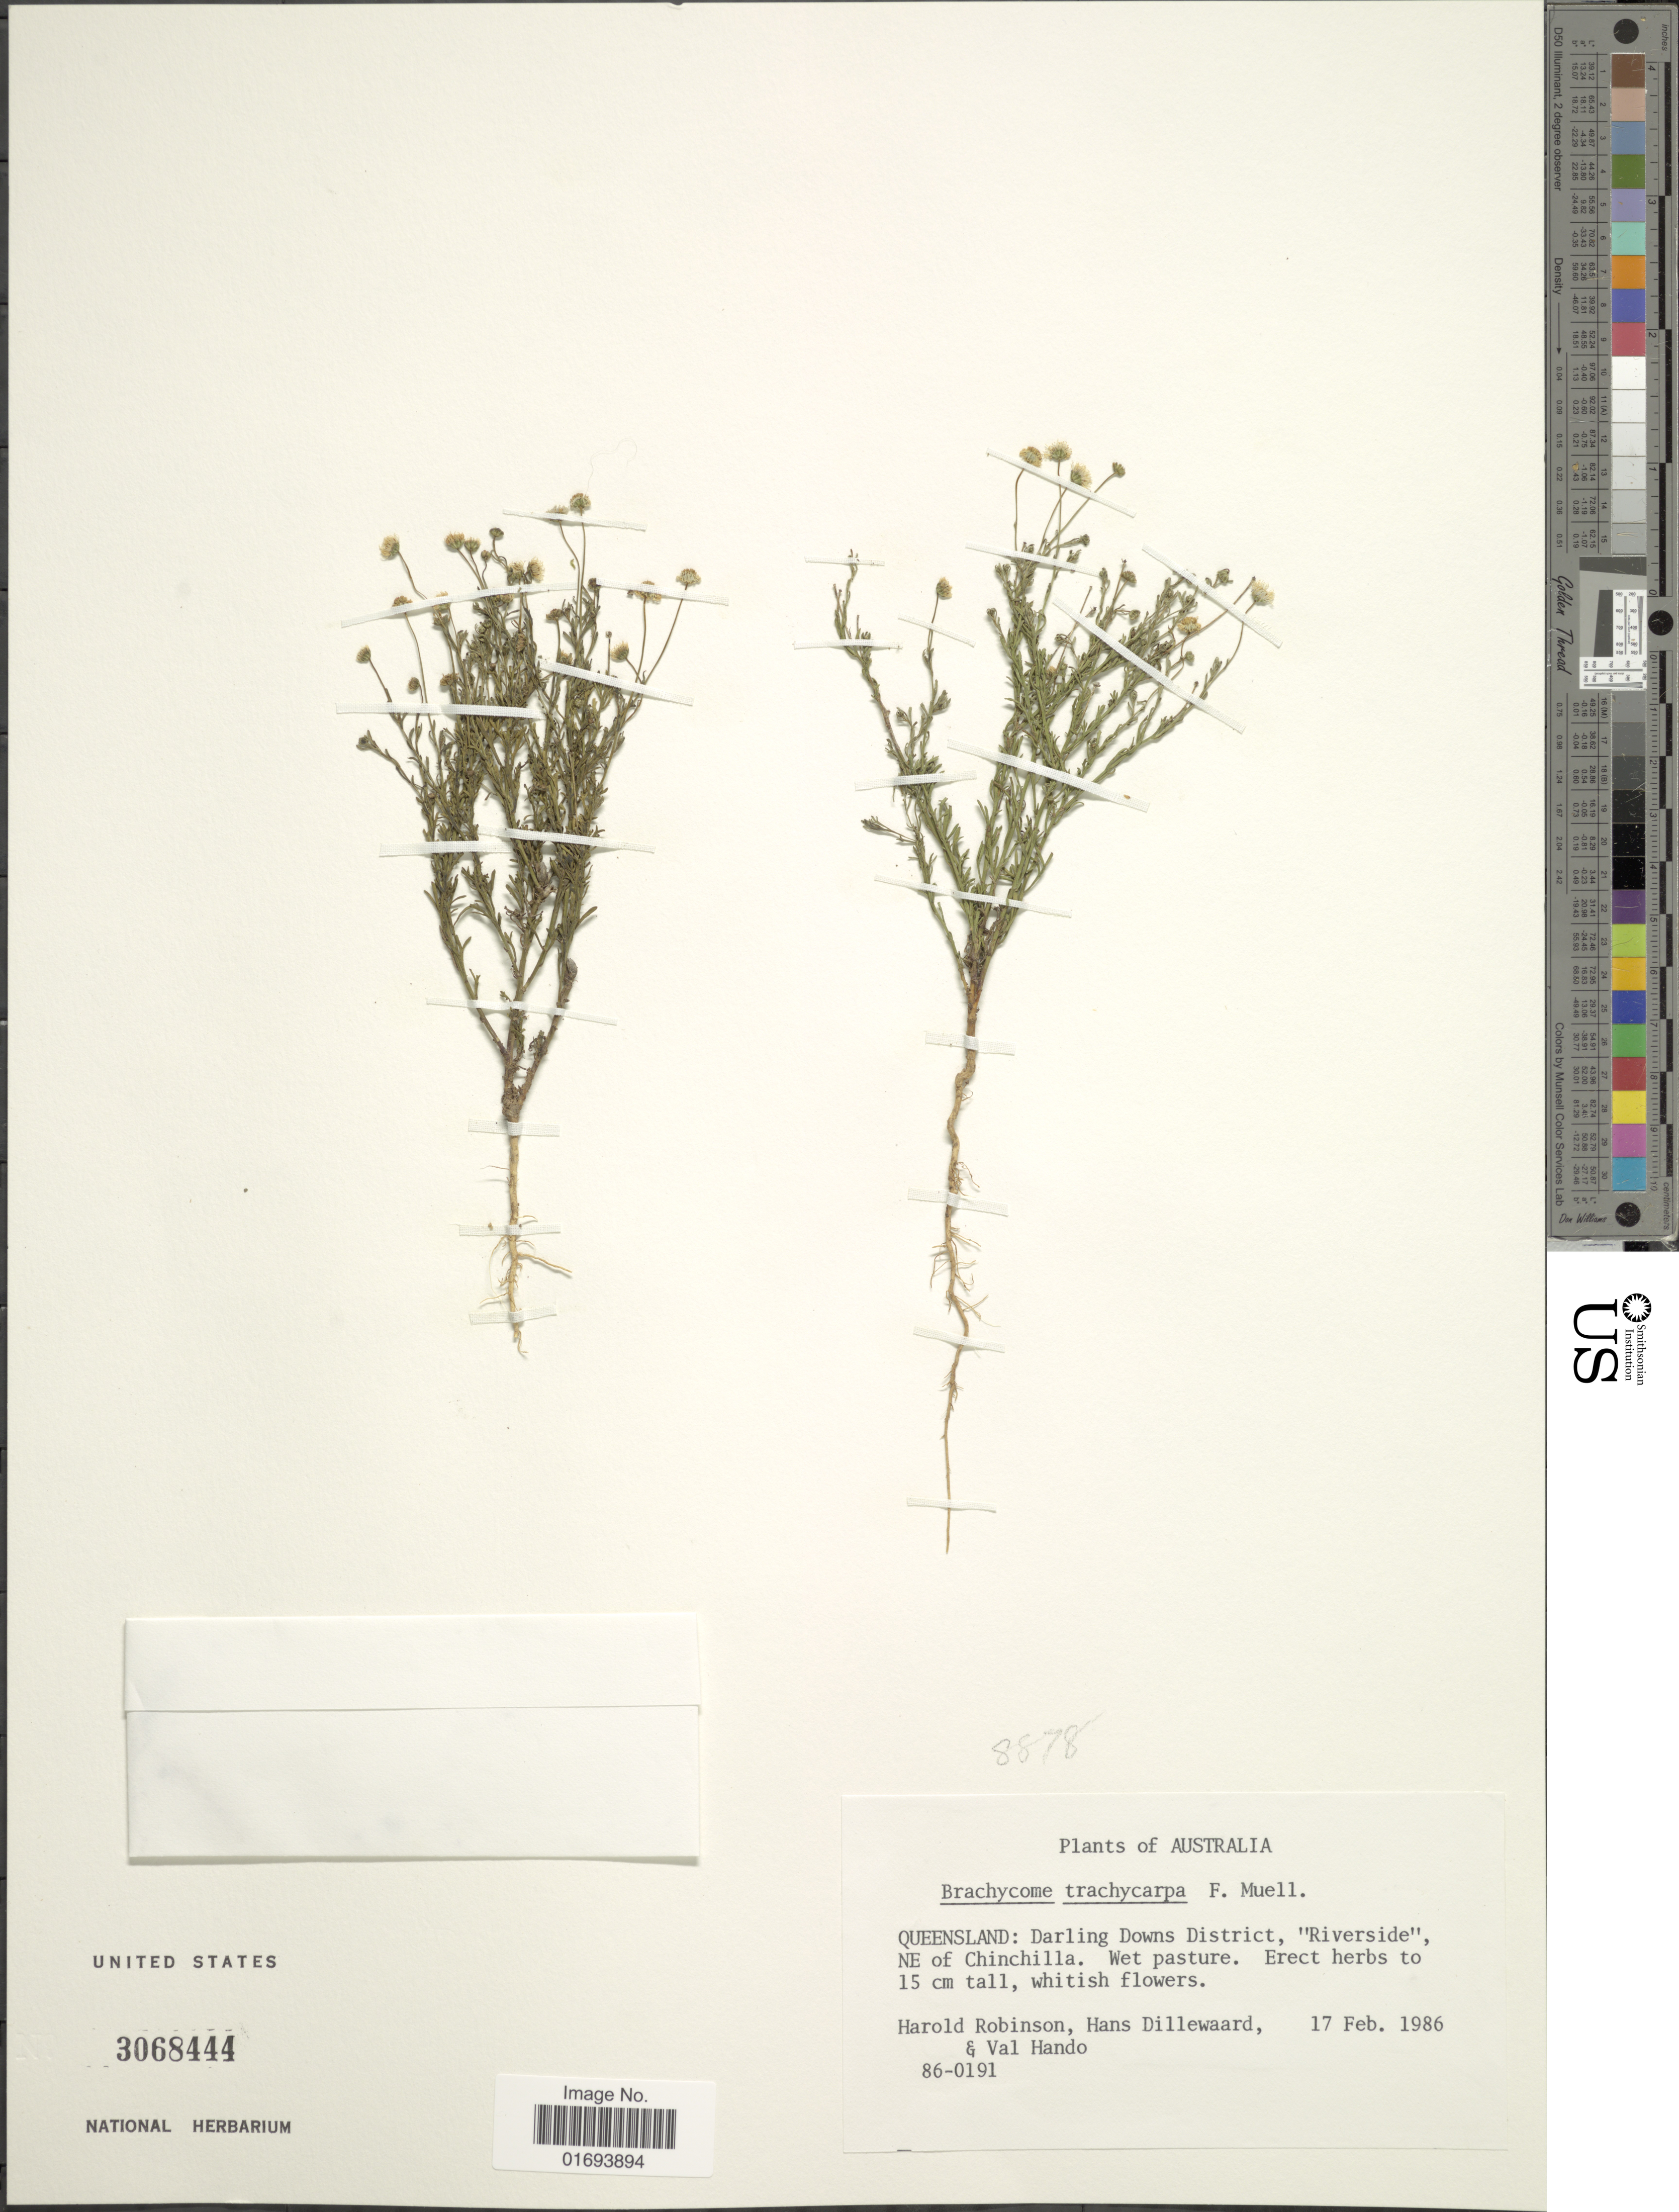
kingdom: Plantae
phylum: Tracheophyta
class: Magnoliopsida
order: Asterales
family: Asteraceae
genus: Brachyscome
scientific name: Brachyscome trachycarpa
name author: F. Muell.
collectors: H. Robinson, H. Dillewaard & V. Hando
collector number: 86-0191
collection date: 1986-02-17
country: Australia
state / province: Queensland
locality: Australia. Queensland: Darling Downs District, "Riverside", NE of Chinchilla.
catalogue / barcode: US 3068444